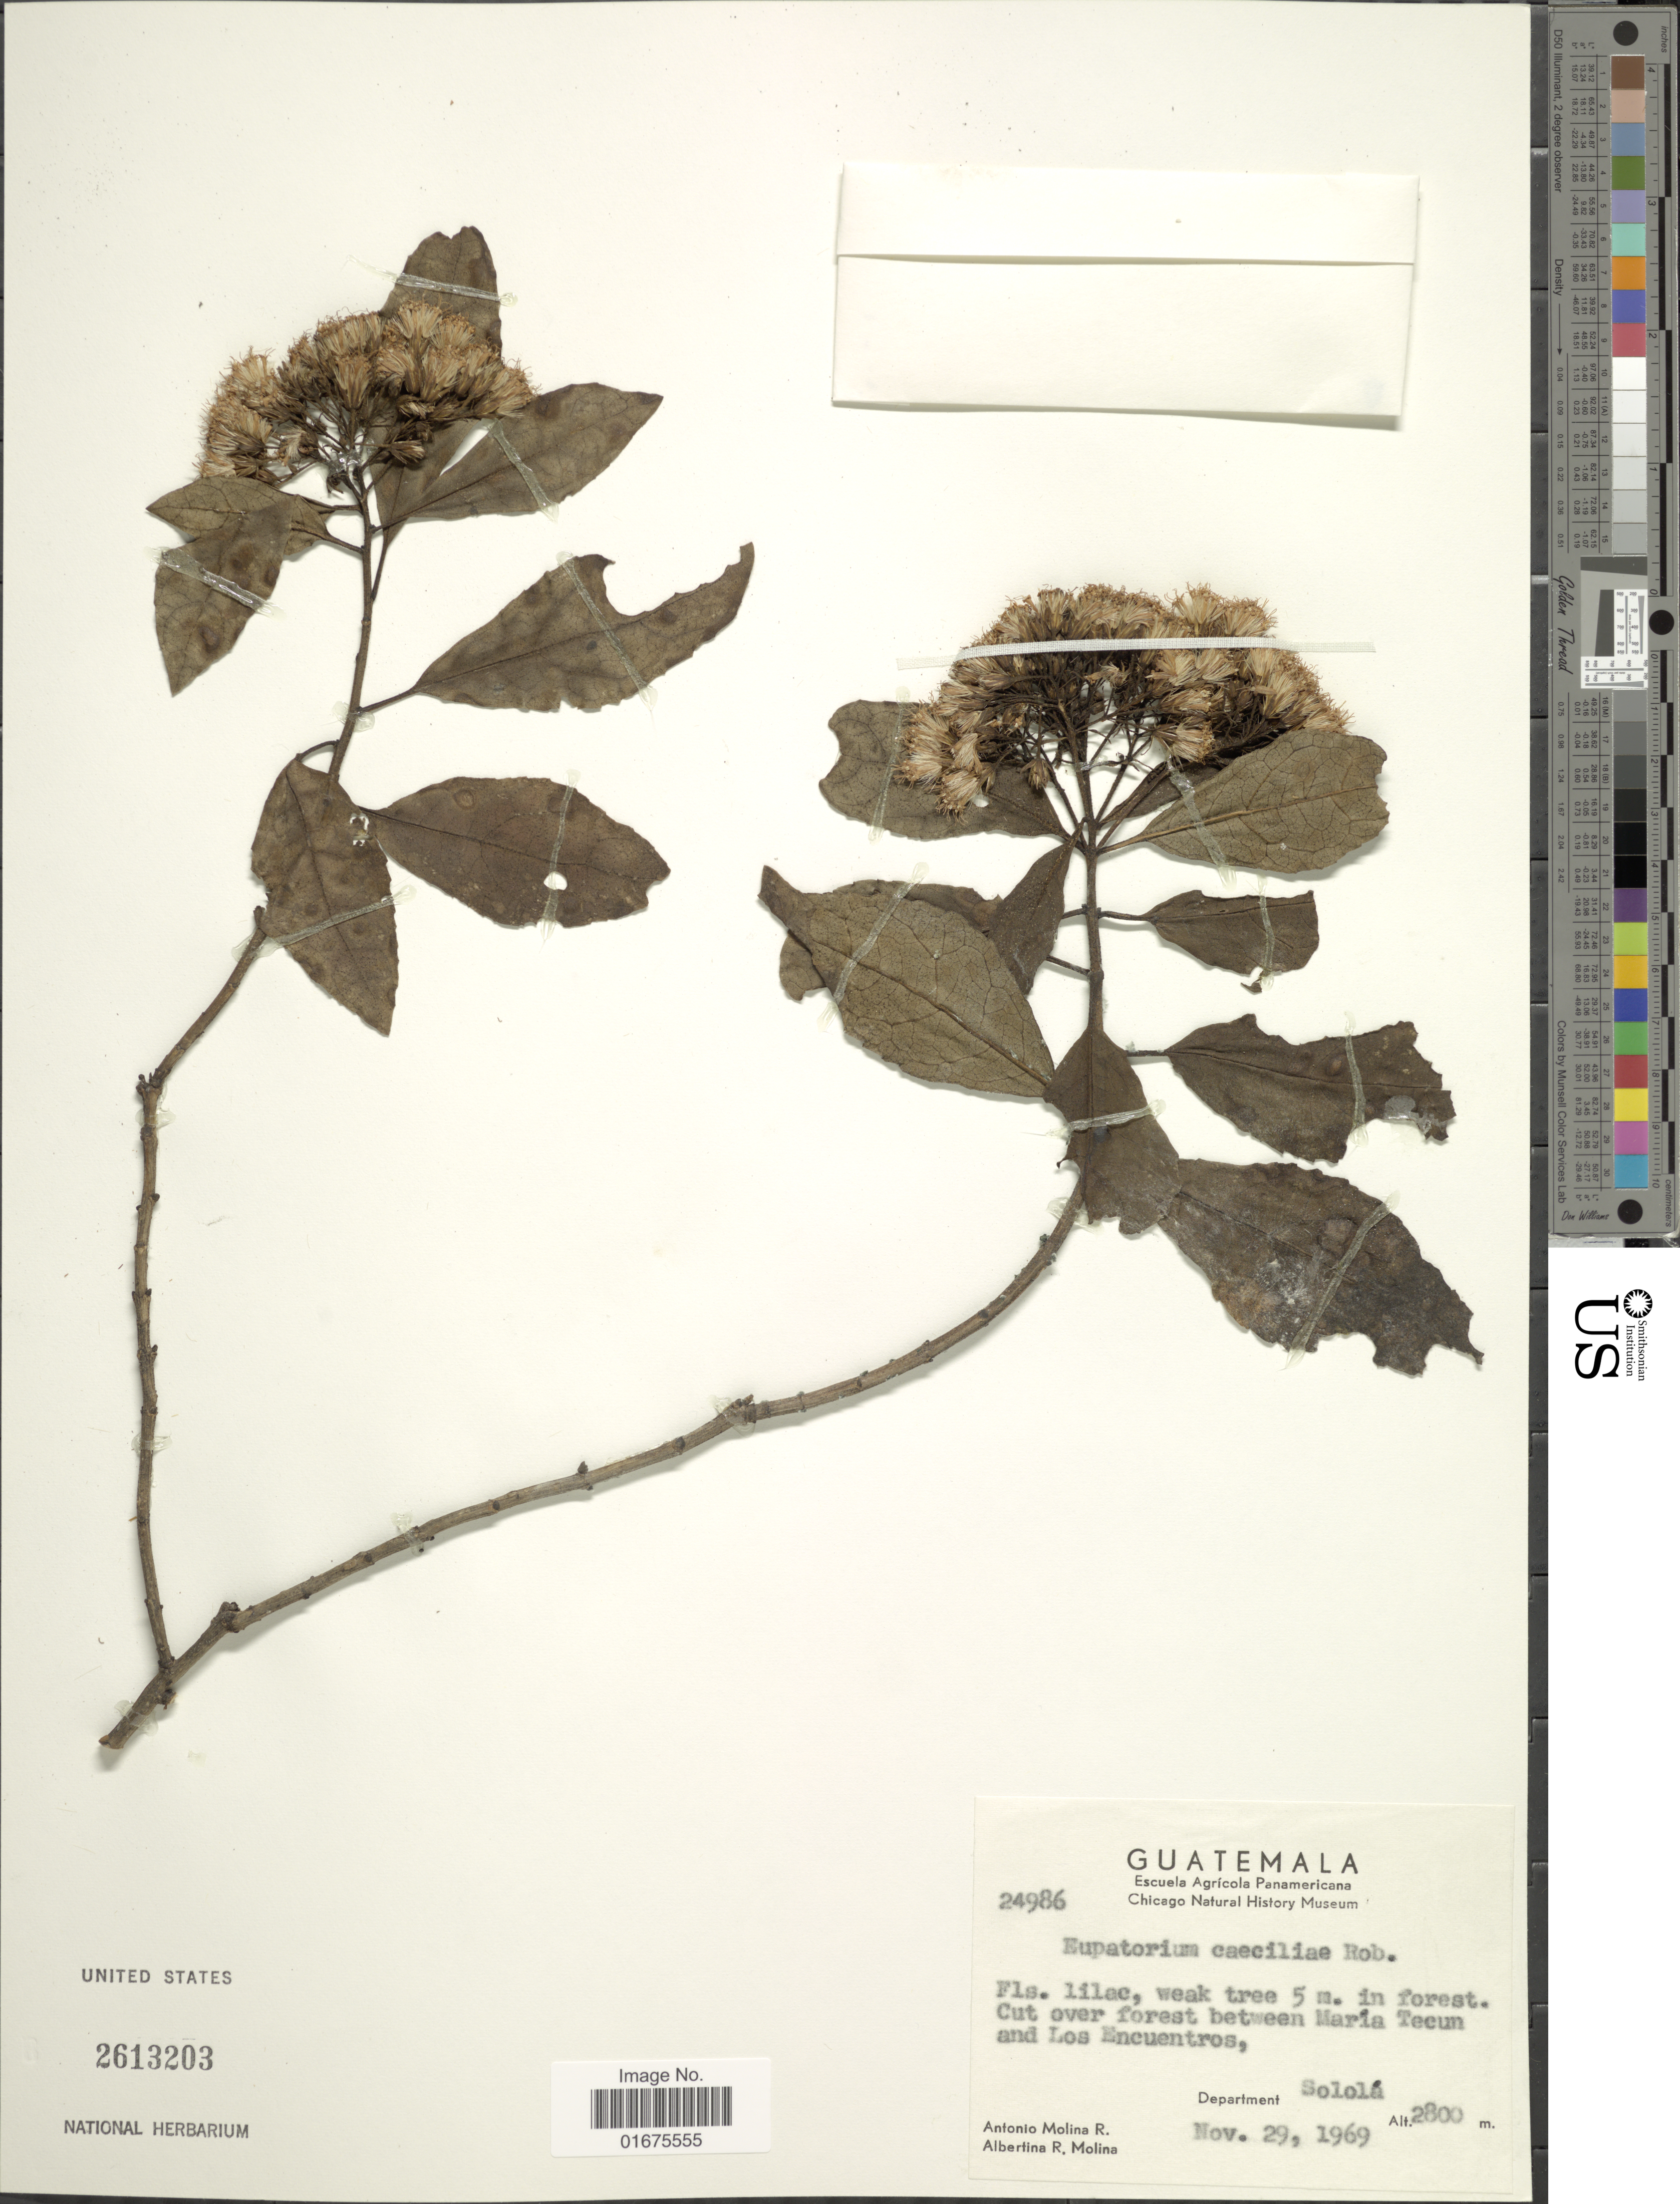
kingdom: Plantae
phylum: Tracheophyta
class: Magnoliopsida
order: Asterales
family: Asteraceae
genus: Ageratina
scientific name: Ageratina caeciliae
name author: (B.L. Rob.) R.M. King & H. Rob.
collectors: A. Molina R. & A. R. Molina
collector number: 24986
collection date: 1969-11-29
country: Guatemala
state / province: Sololá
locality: Cut over forest between Maria Tecun and Los Encuentros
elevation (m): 2800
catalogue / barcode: US 2613203